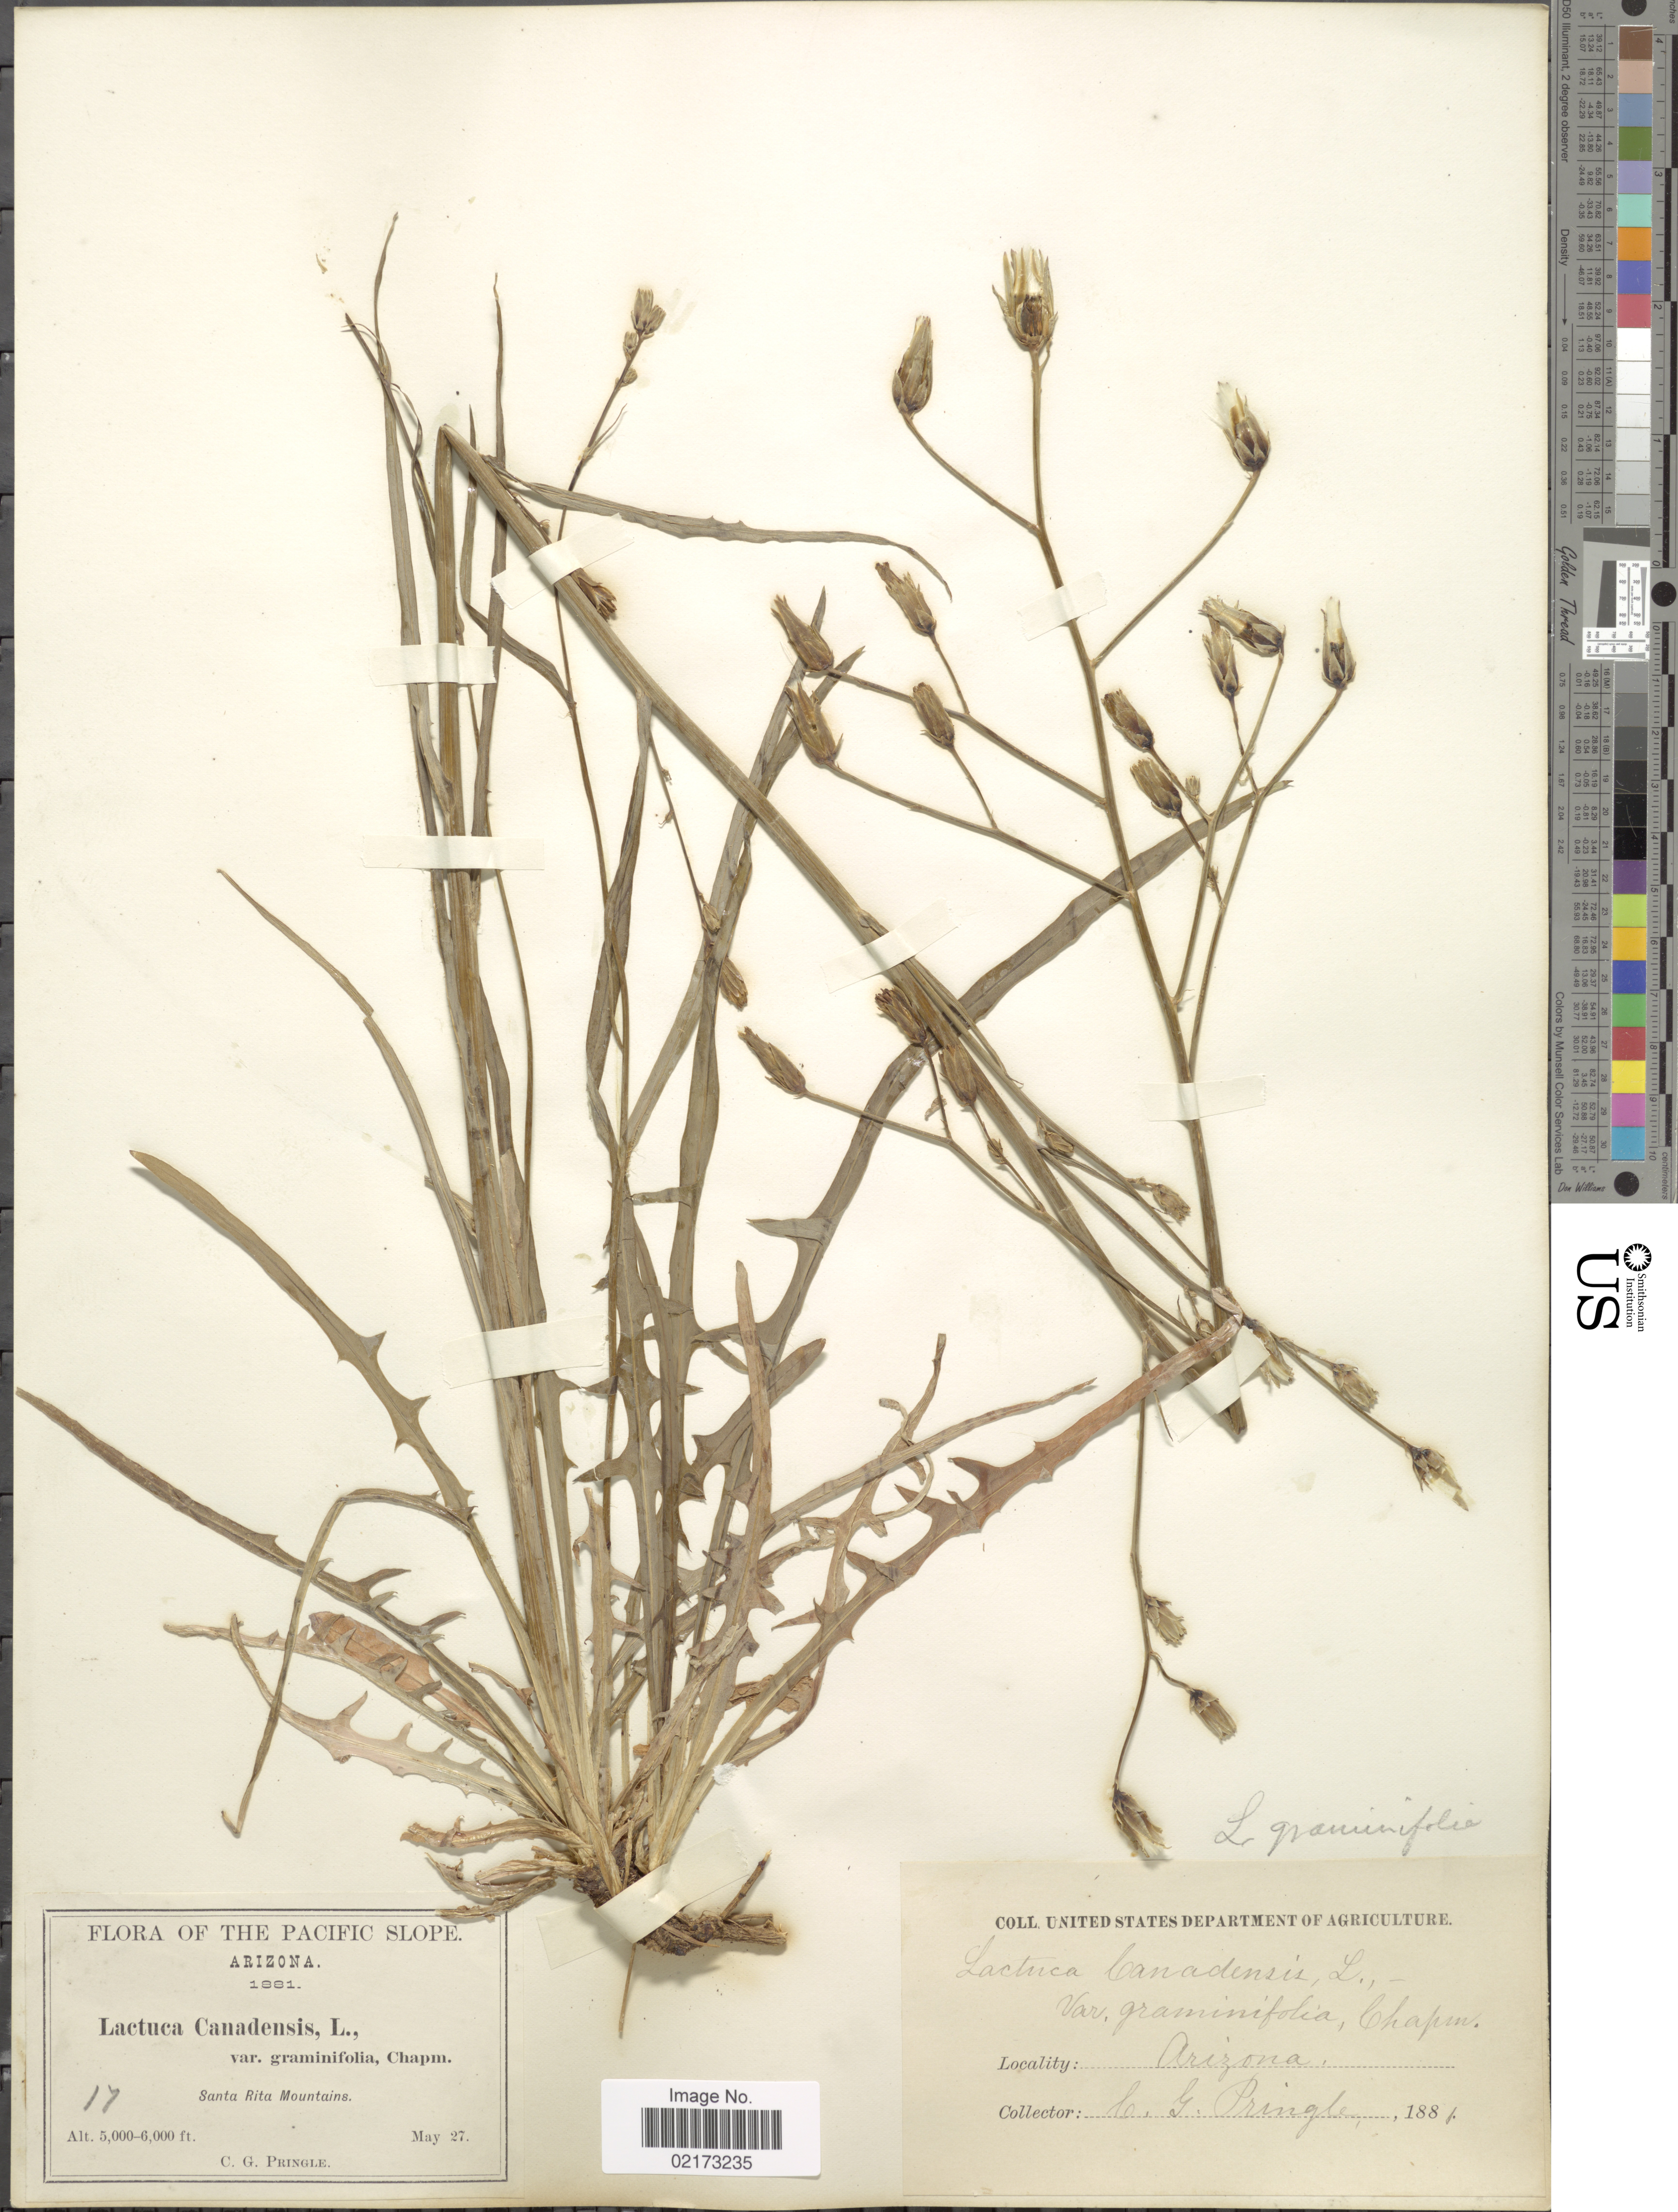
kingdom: Plantae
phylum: Tracheophyta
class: Magnoliopsida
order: Asterales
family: Asteraceae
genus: Lactuca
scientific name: Lactuca graminifolia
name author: Michx.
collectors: C. G. Pringle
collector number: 17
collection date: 1881-05-27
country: United States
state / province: Arizona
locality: The Pacific Slope, Santa Rita Mountains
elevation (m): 1524